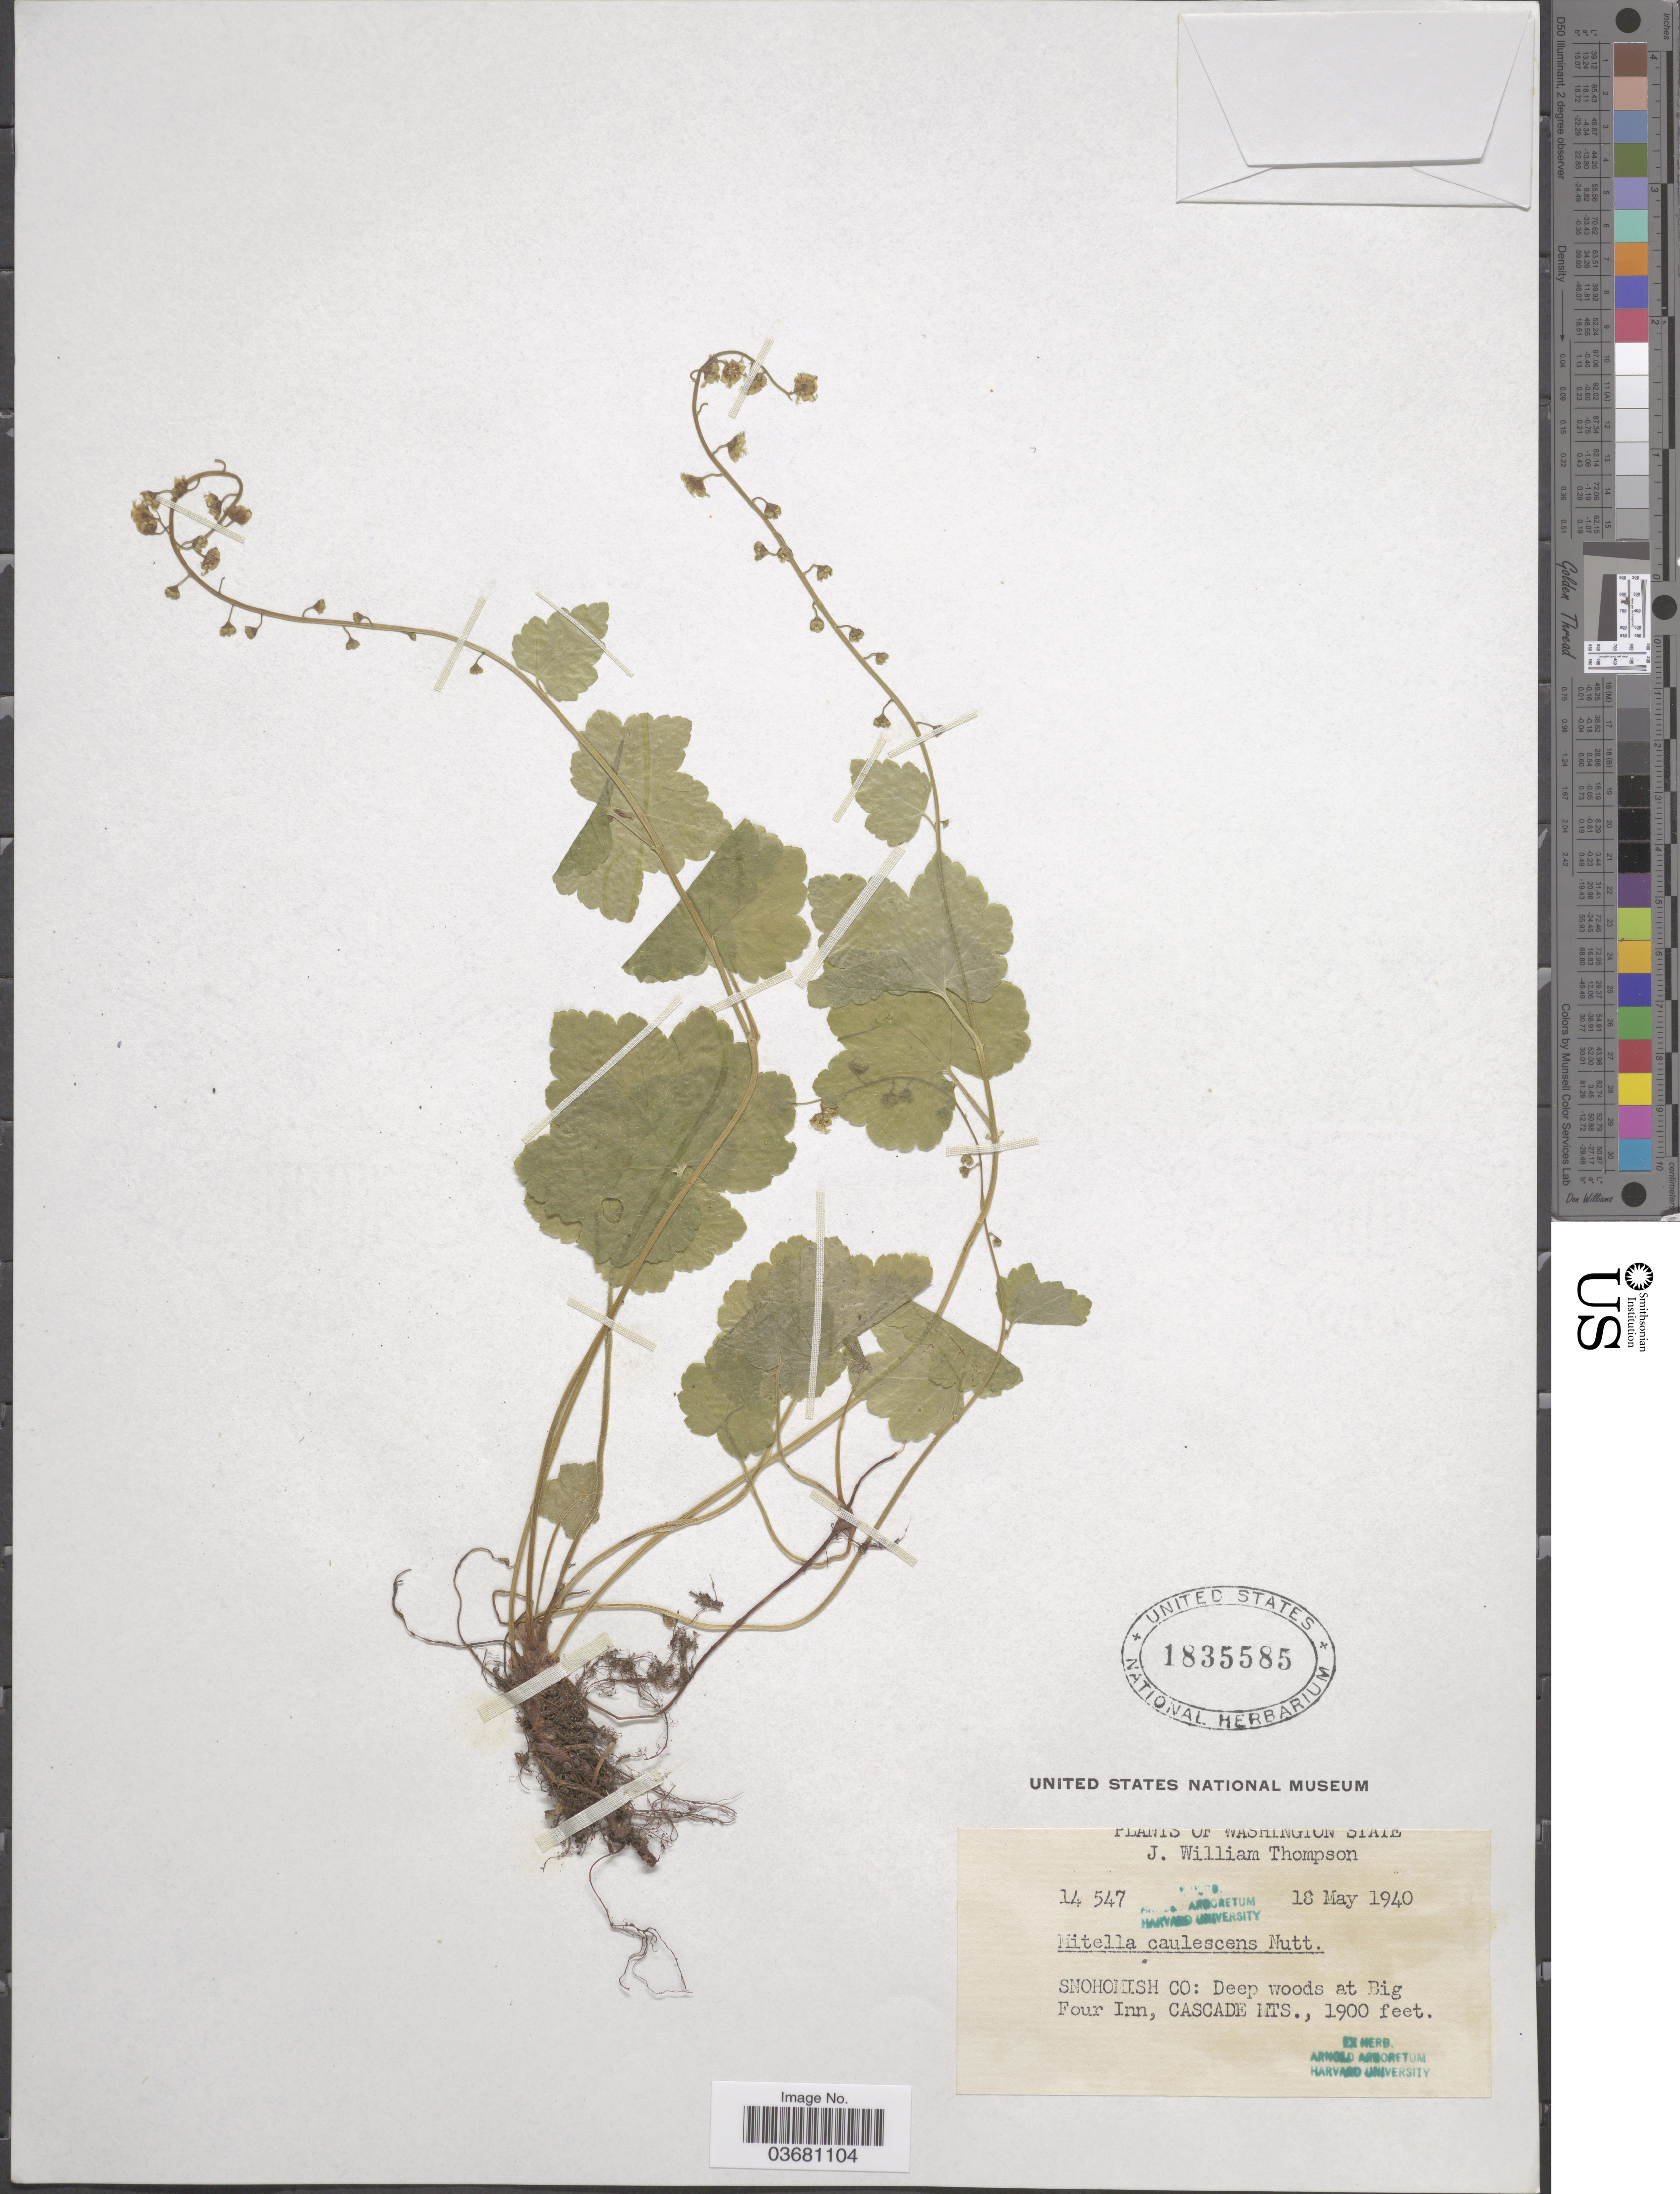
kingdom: Plantae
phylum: Tracheophyta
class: Magnoliopsida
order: Saxifragales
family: Saxifragaceae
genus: Mitella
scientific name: Mitella caulescens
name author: (Nutt.) Howell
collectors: J. W. Thompson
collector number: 14547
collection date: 1940-05-18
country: United States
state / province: Washington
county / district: Snohomish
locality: Snohomish Co: Deep woods at Big Four Inn, Cascade Mts.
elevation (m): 579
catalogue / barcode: US 1835585